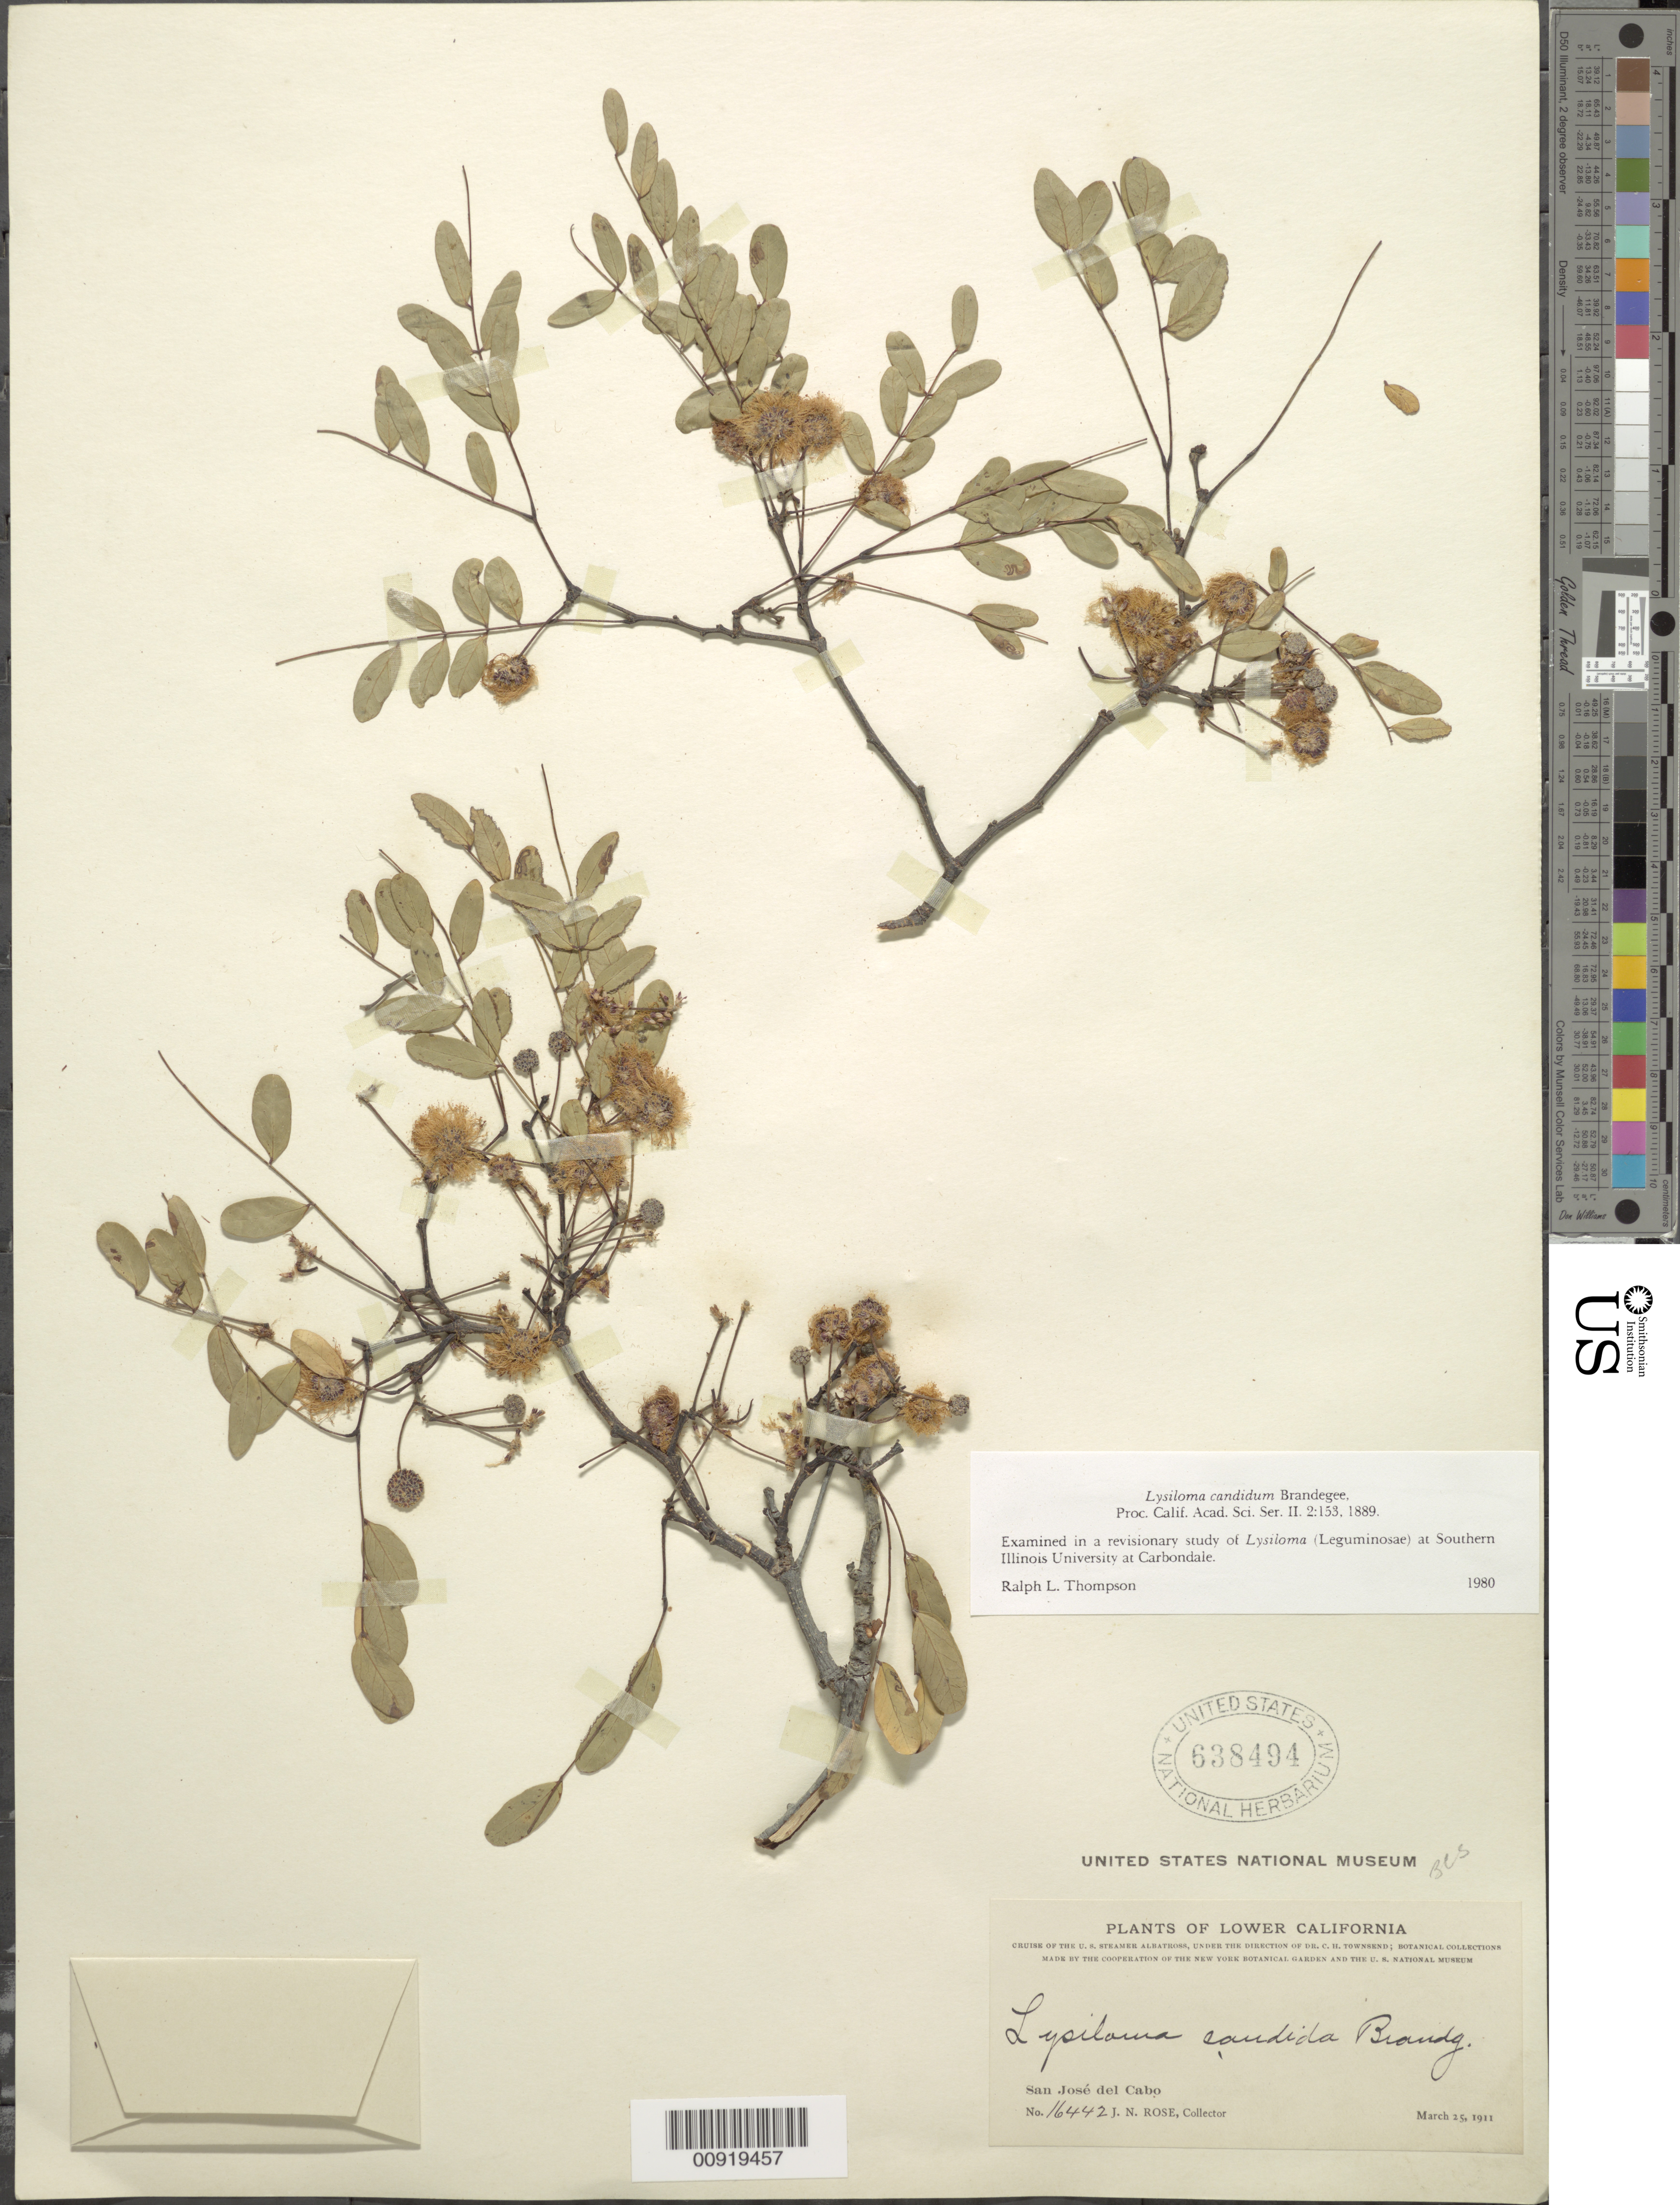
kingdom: Plantae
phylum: Tracheophyta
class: Magnoliopsida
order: Fabales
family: Fabaceae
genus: Lysiloma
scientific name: Lysiloma candidum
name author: Brandegee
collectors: J. N. Rose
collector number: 16442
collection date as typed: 25 Mar 1911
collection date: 1911-03-25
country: Mexico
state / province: Baja California Sur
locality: San José del Cabo. Lower California.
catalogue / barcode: US 638494